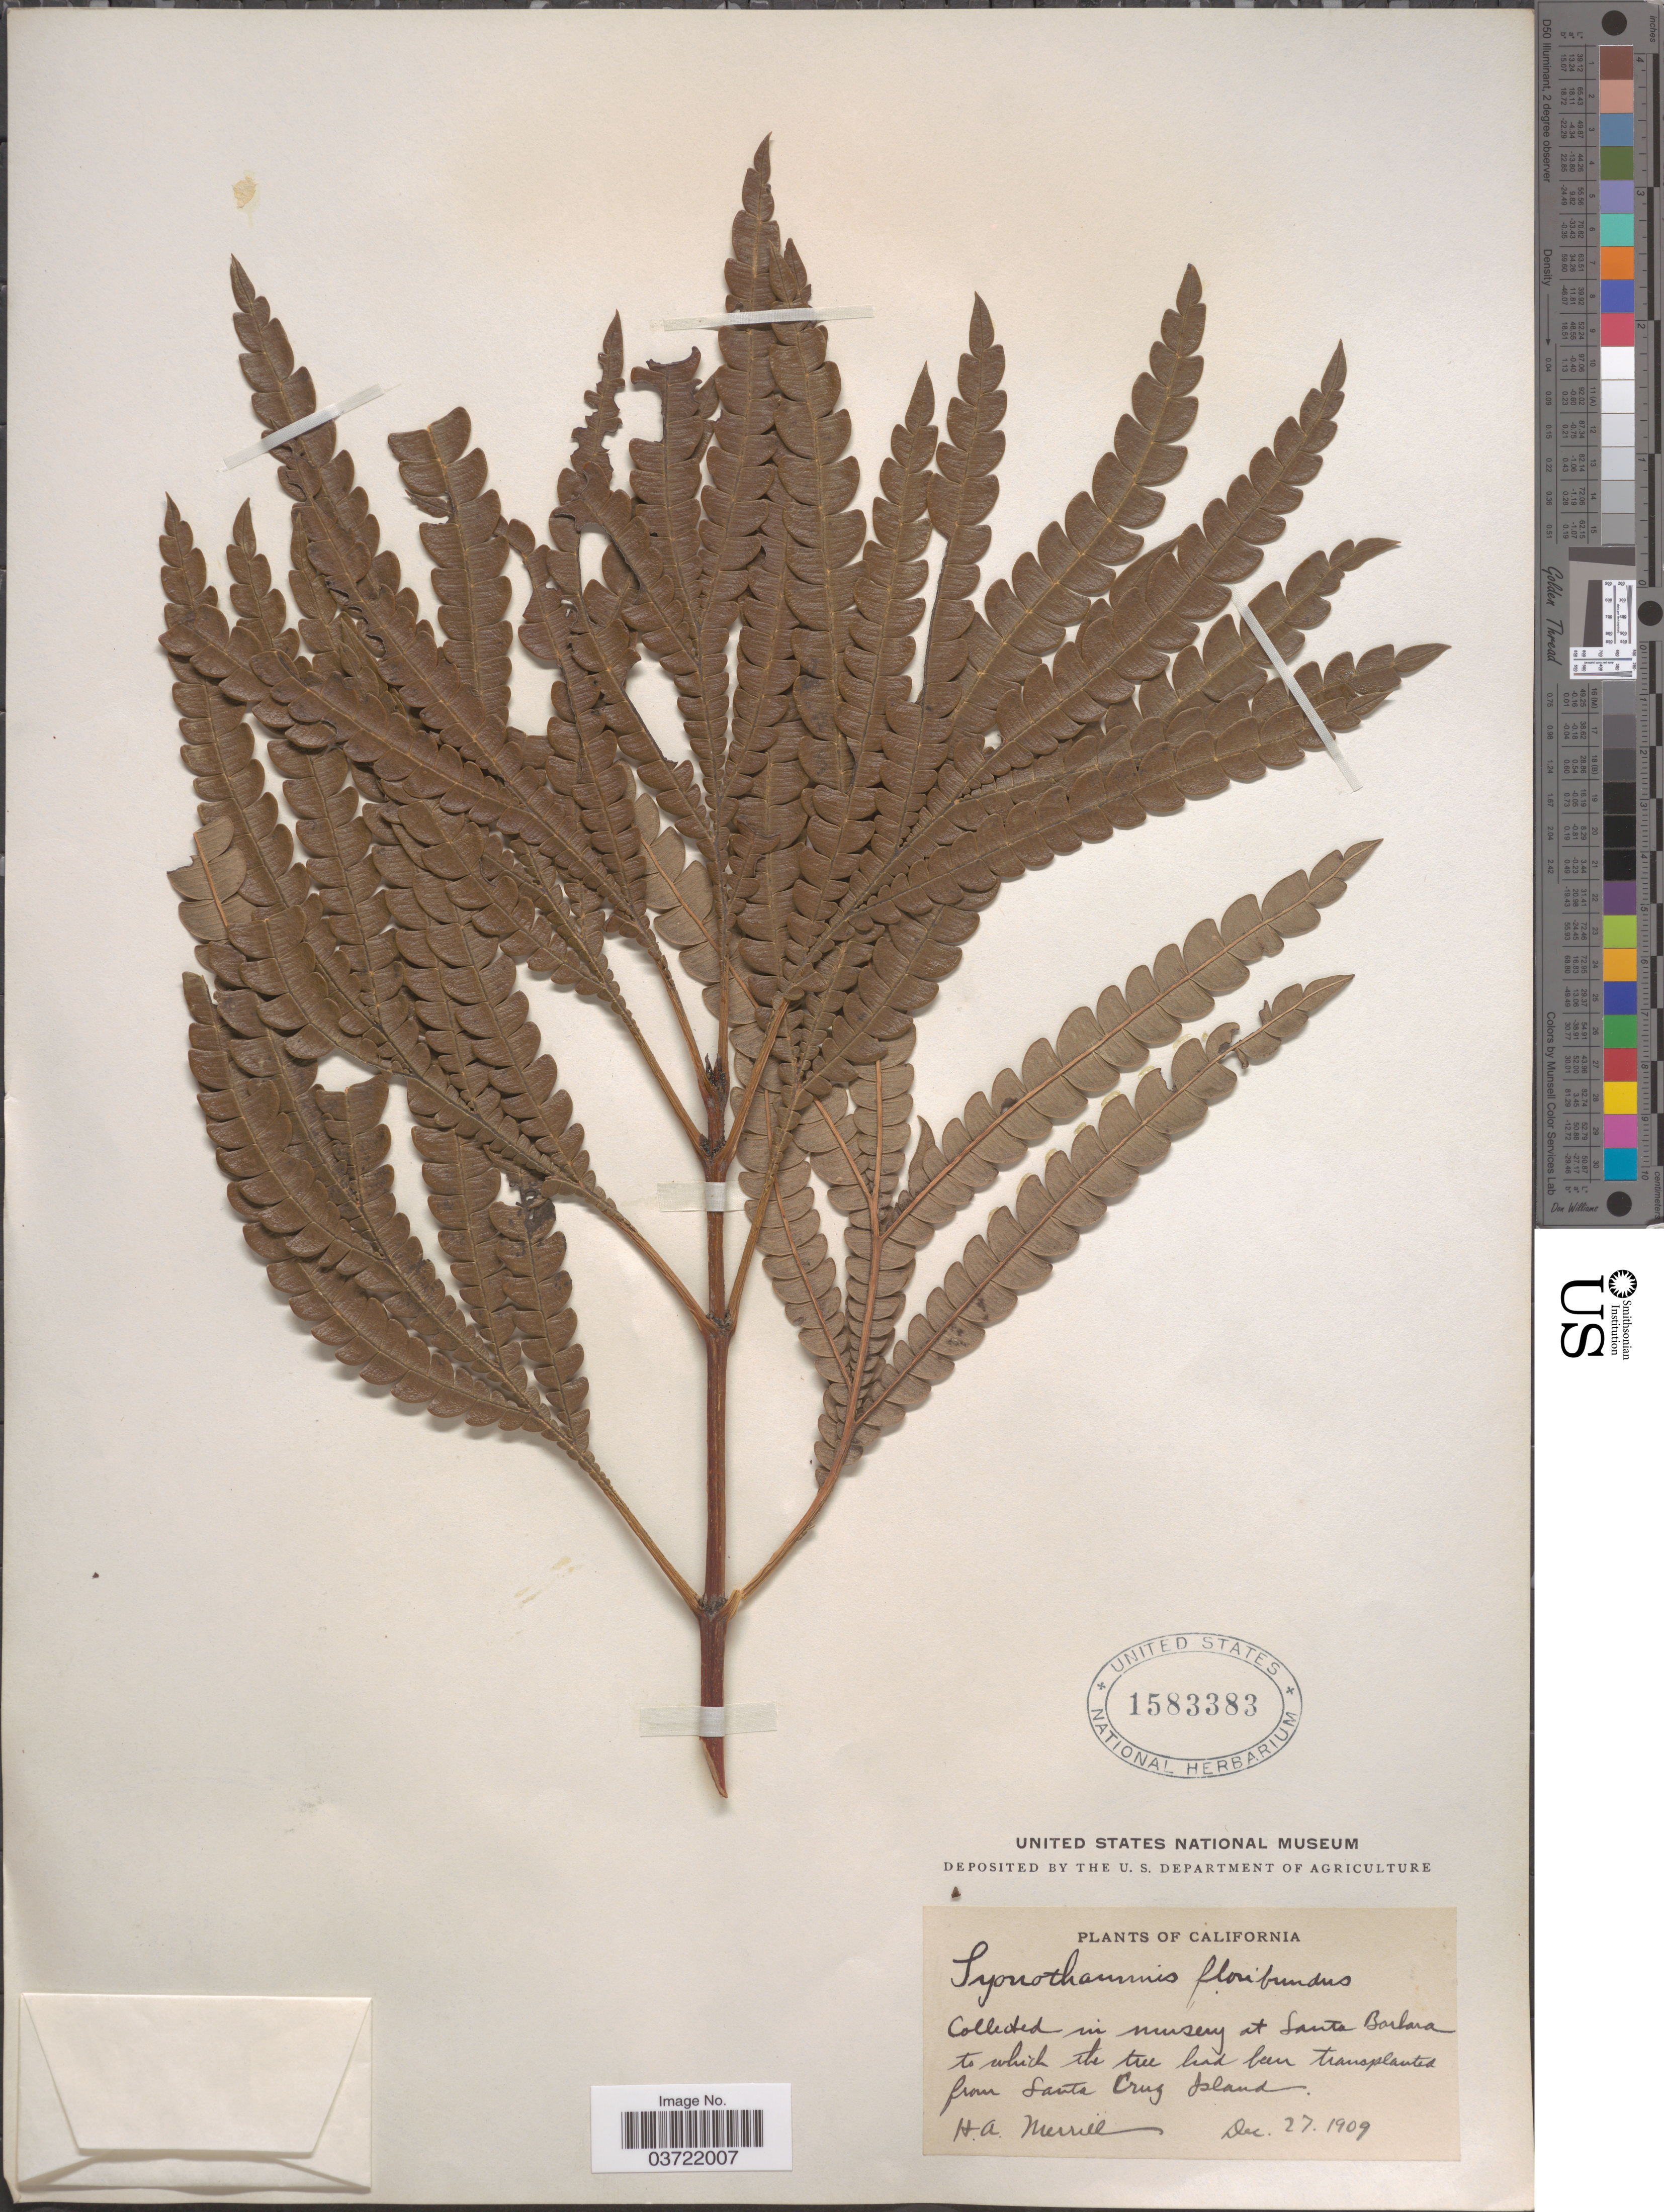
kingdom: Plantae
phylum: Tracheophyta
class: Magnoliopsida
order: Rosales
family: Rosaceae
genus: Lyonothamnus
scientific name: Lyonothamnus floribundus var. aspleniifolius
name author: (Greene) Brandegee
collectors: H. Merrill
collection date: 1909-12-27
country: United States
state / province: California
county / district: Santa Barbara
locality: At Santa Barbara to which the tree had ben transplanted from Santa Cruz Island.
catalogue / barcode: US 1583383